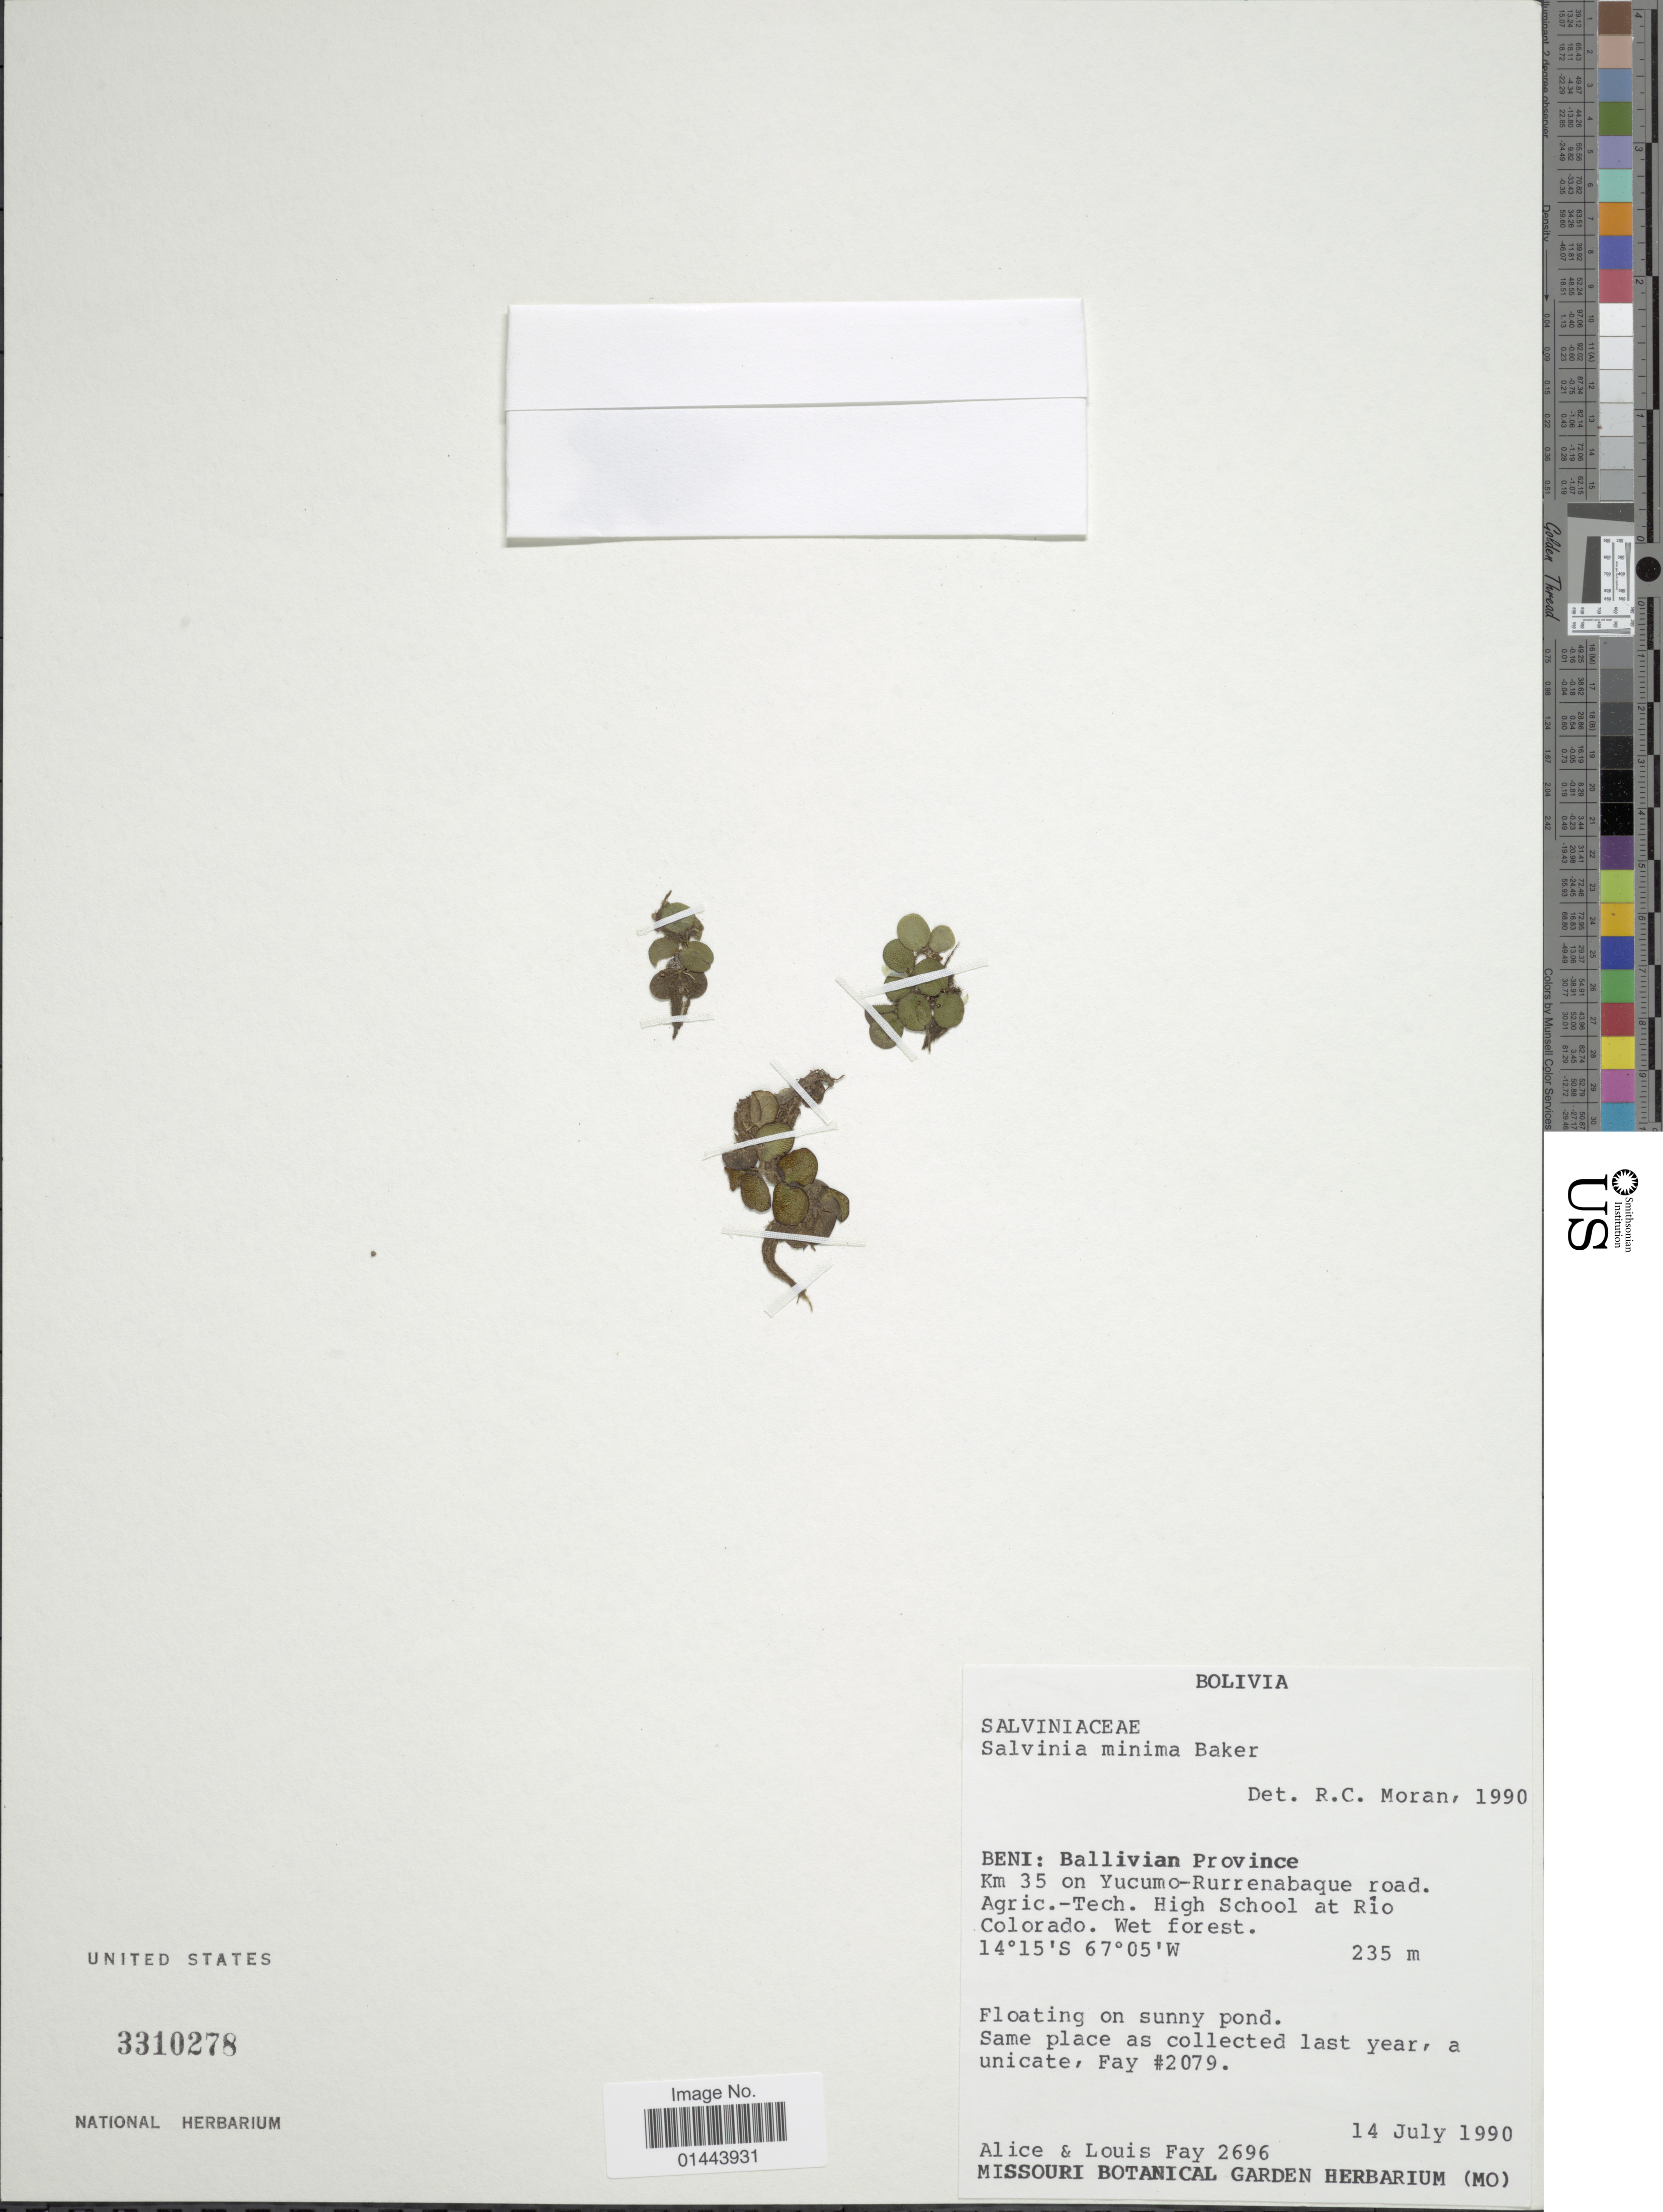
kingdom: Plantae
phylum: Tracheophyta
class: Polypodiopsida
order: Salviniales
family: Salviniaceae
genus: Salvinia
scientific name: Salvinia minima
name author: Baker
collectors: A. Fay & L. Fay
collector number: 2696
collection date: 1990-07-14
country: Bolivia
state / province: Beni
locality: Ballivian Province, km 35 on Yucumo-Rurrenabaque road, Agric.-Tech, High School at Río Colorado, wet forest, floating on sunny pond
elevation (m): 235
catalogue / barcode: US 3310278